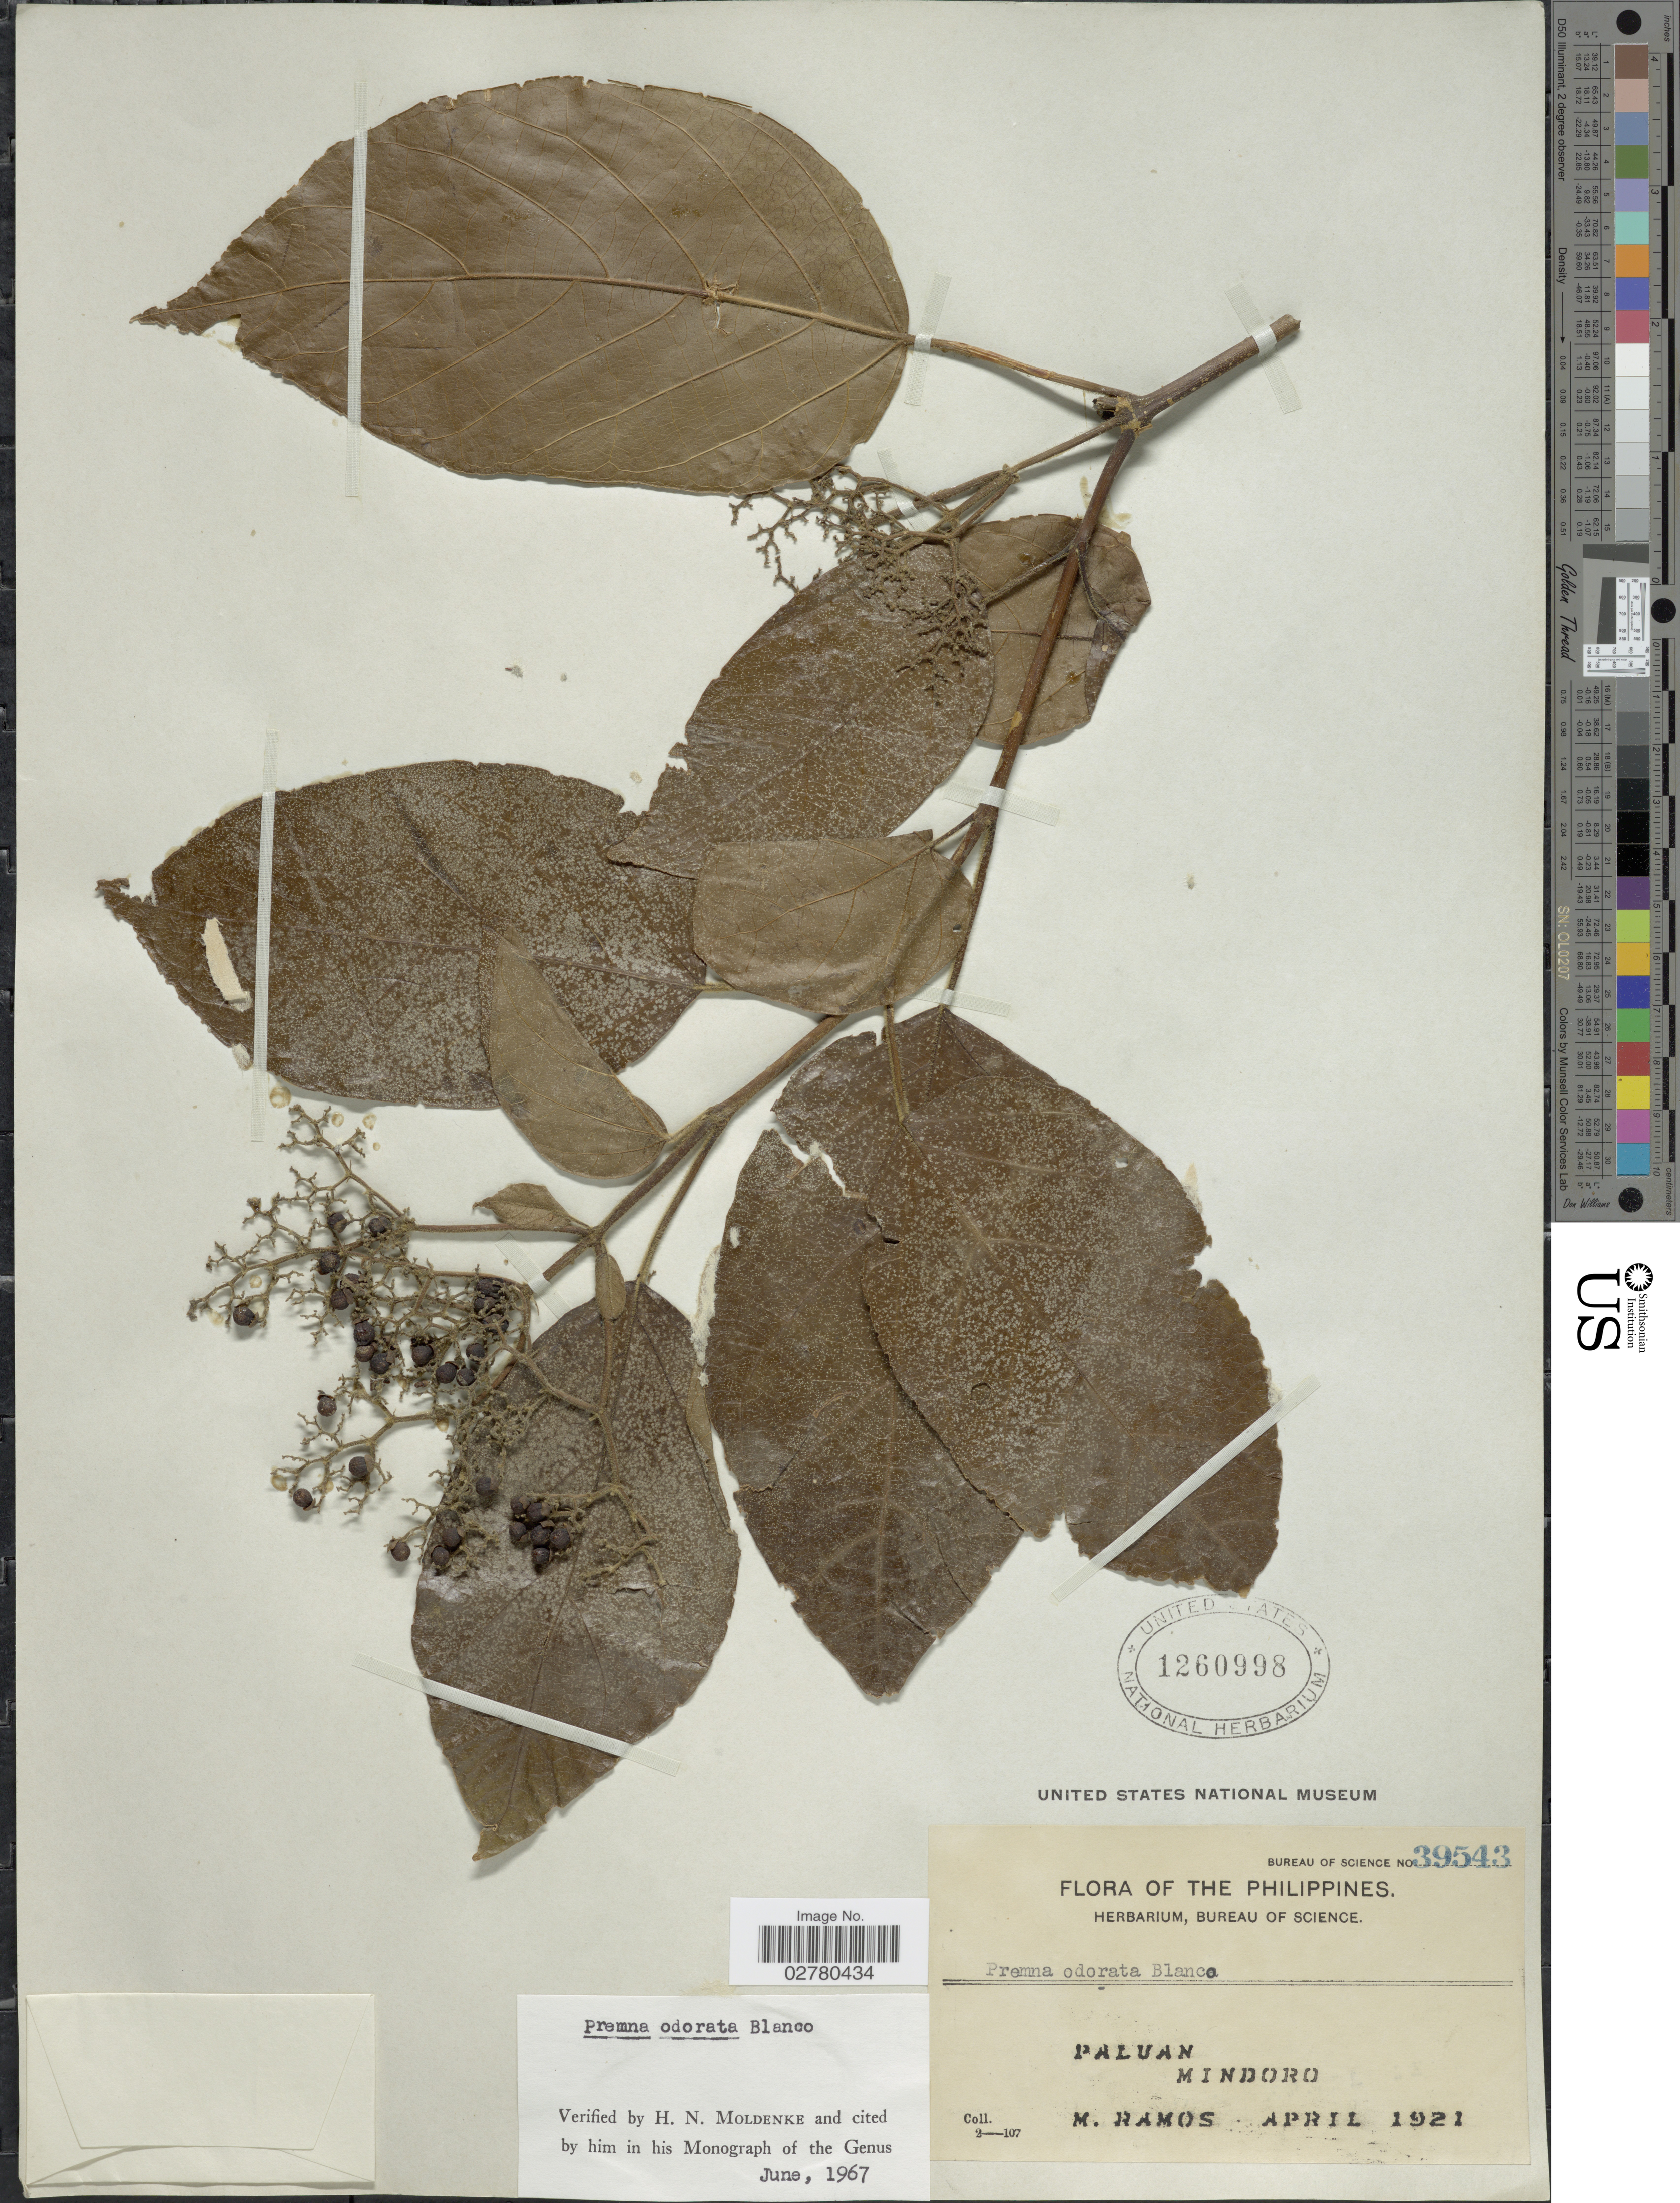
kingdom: Plantae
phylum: Tracheophyta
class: Magnoliopsida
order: Lamiales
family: Lamiaceae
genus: Premna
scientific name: Premna odorata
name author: Blanco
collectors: M. Ramos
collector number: Bureau of Science 39543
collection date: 1921-04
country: Philippines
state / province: Mimaropa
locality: Paluan, Mindoro.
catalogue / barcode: US 1260998